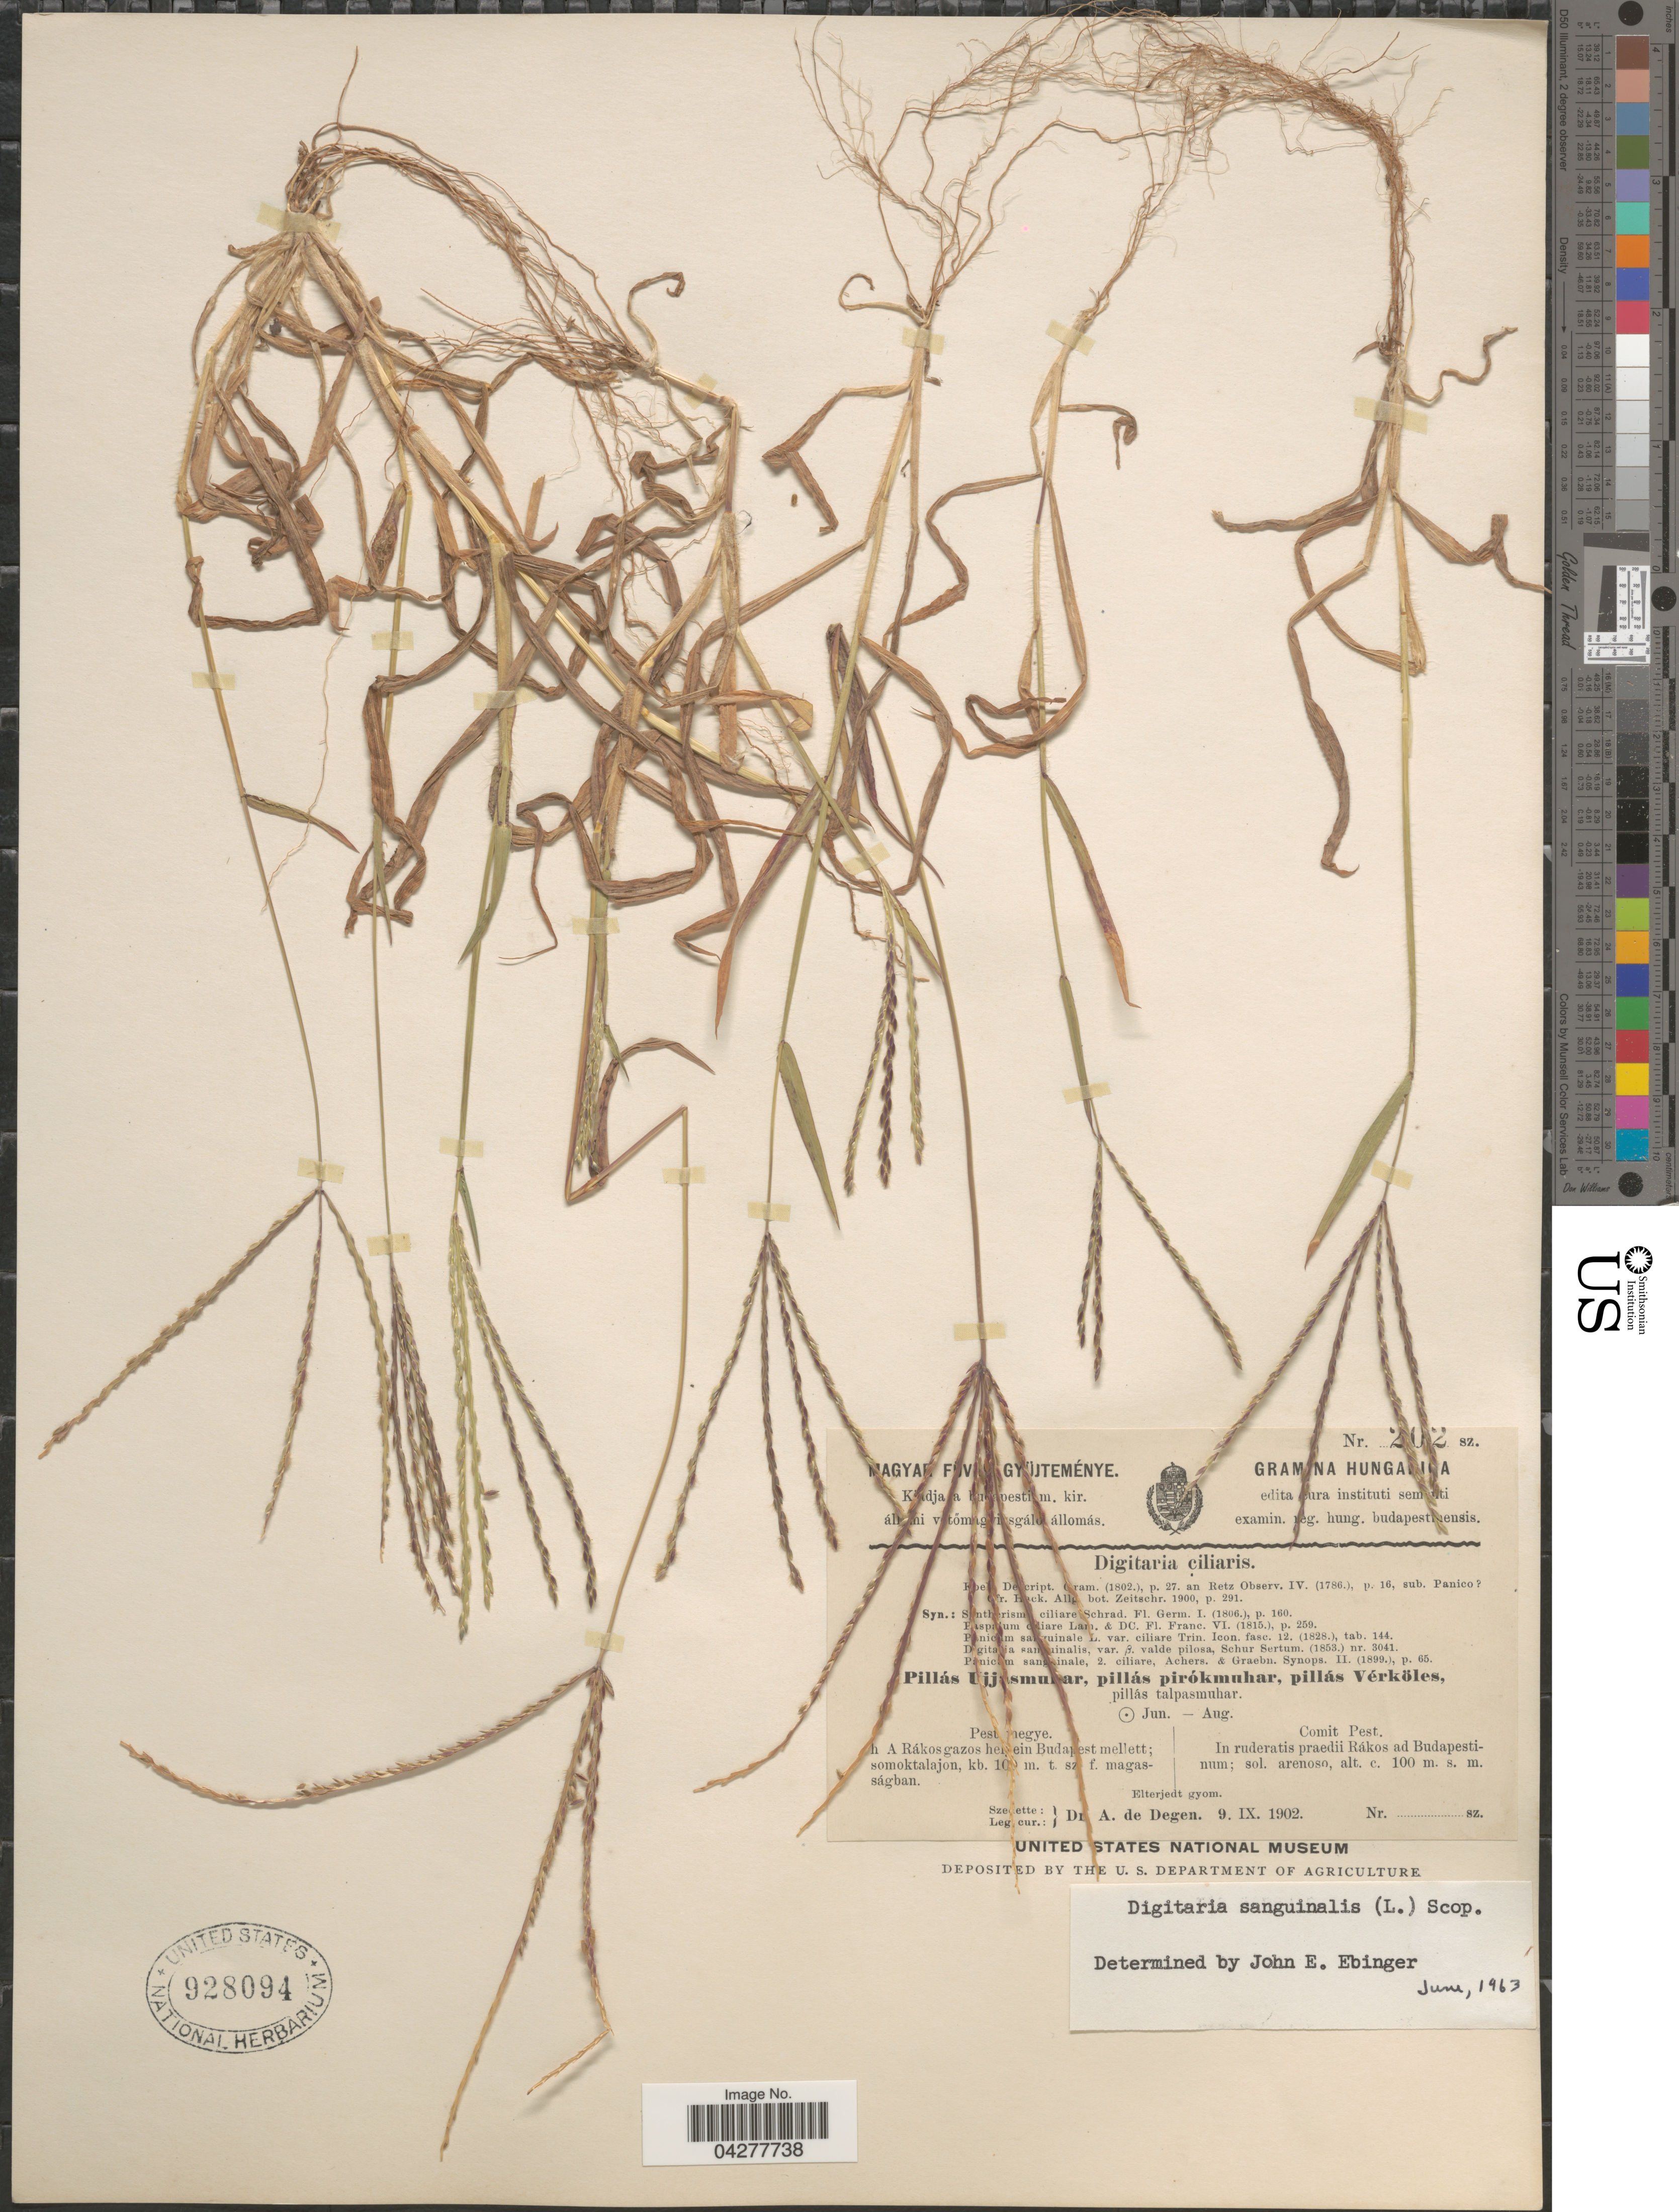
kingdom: Plantae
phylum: Tracheophyta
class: Liliopsida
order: Poales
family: Poaceae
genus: Digitaria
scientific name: Digitaria sanguinalis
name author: (L.) Scop.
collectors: A. Degen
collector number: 202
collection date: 1902-09-09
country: Hungary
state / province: Pest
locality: Hunga [illegible text]a. Comit Pest. In ruderatis praedii Rákos ad Budapestinum.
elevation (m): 100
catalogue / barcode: US 928094